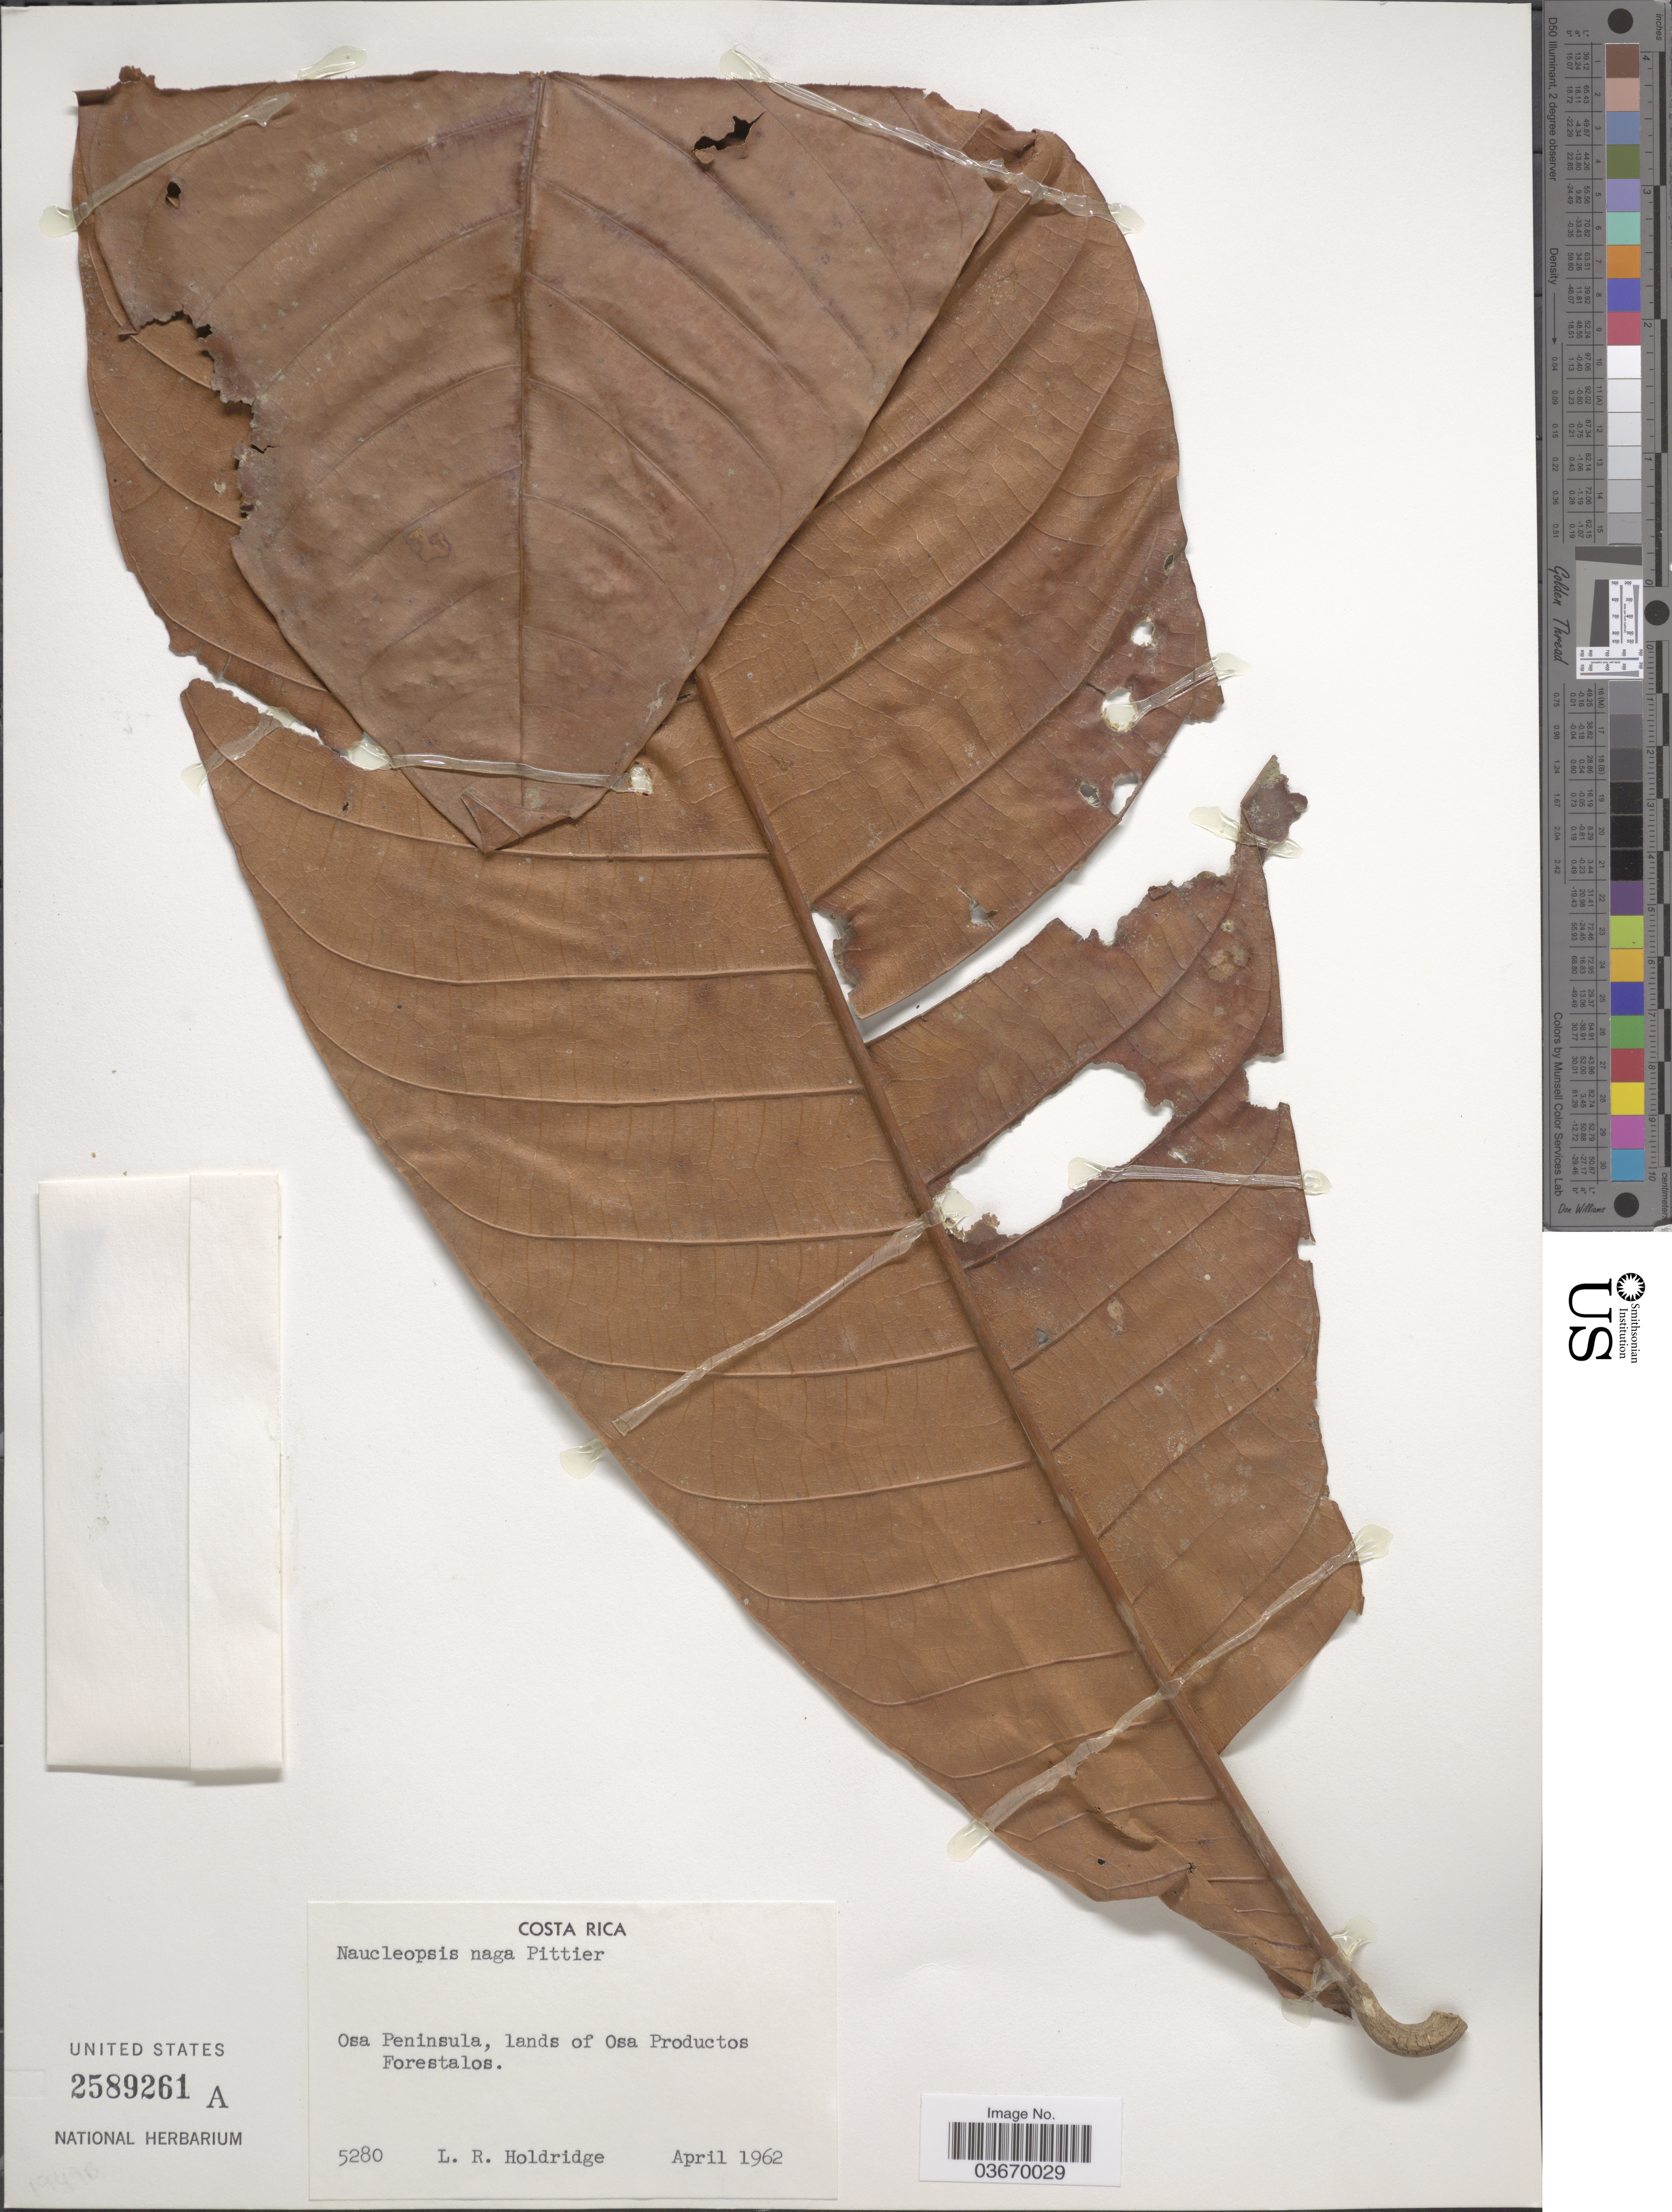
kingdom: Plantae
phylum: Tracheophyta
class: Magnoliopsida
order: Rosales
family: Moraceae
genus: Naucleopsis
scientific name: Naucleopsis naga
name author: Pittier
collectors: L. Holdridge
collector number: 5280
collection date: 1962-04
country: Costa Rica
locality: Osa Peninsula, lands of Osa Productos Forestalos.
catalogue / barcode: US 2589261A